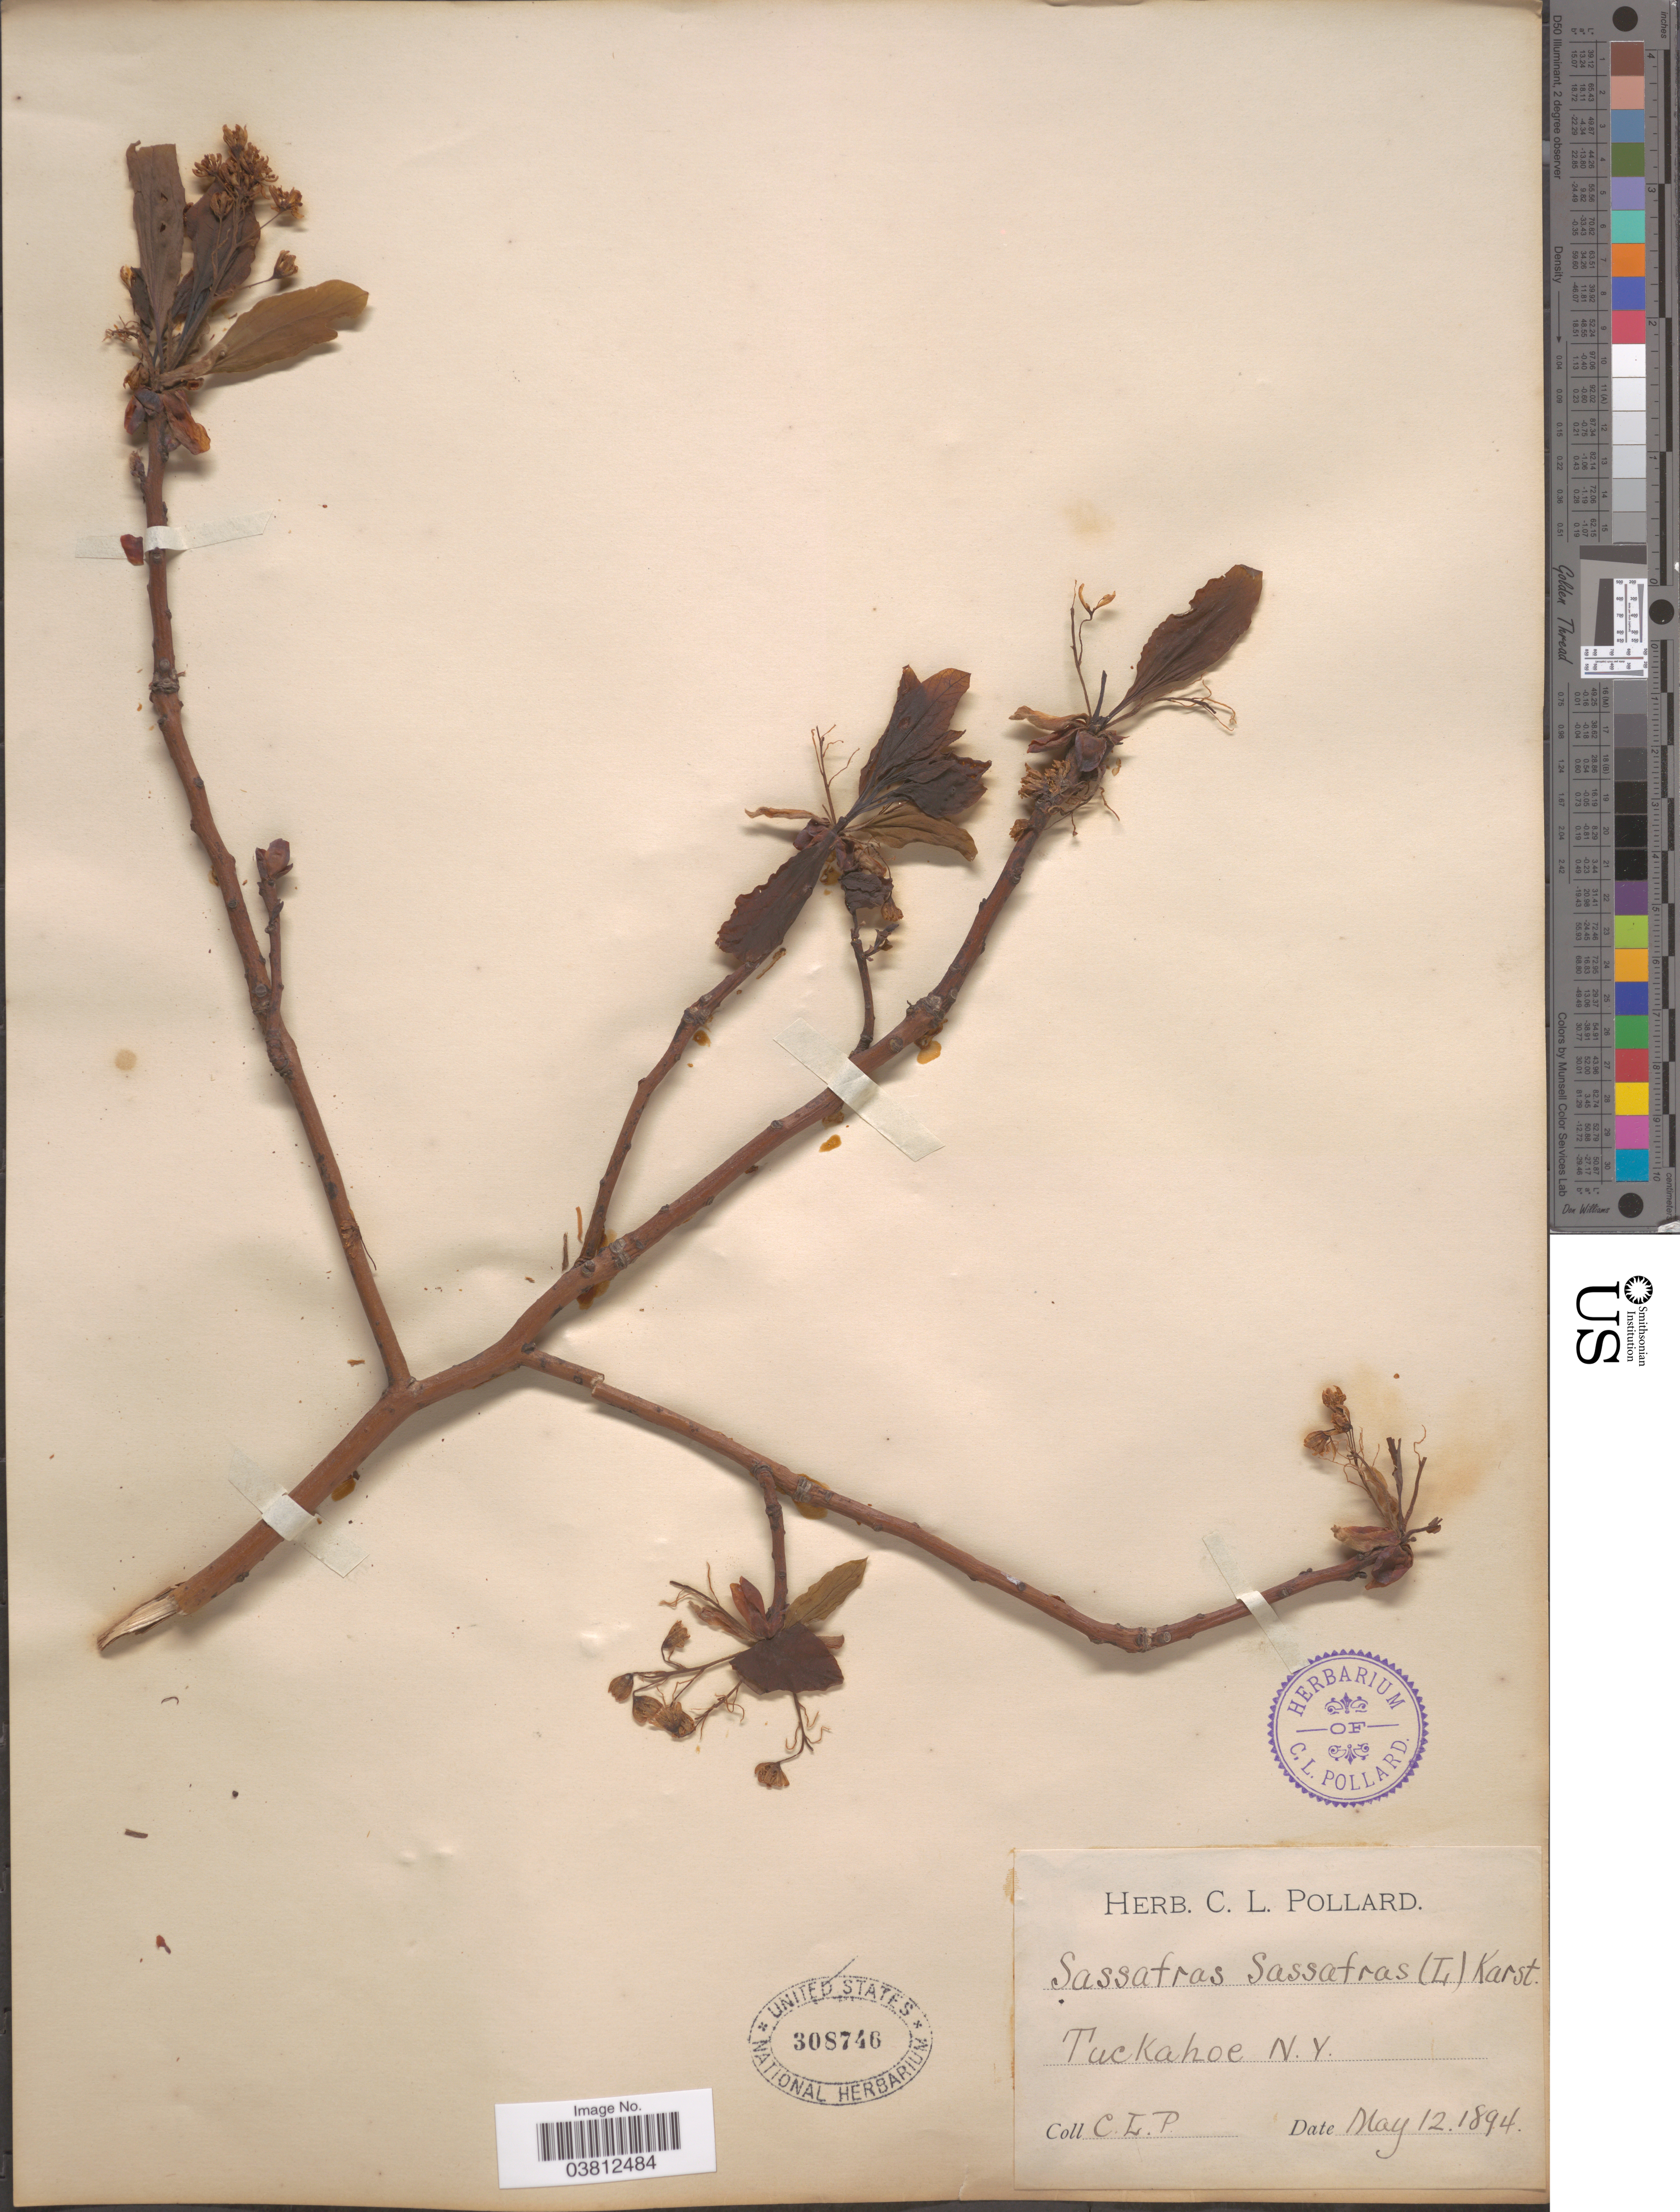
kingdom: Plantae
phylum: Tracheophyta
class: Magnoliopsida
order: Laurales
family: Lauraceae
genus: Sassafras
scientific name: Sassafras albidum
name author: (Nutt.) Nees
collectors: C. L. Pollard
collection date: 1894-05-12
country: United States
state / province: New York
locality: Tuckahoe.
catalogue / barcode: US 308746